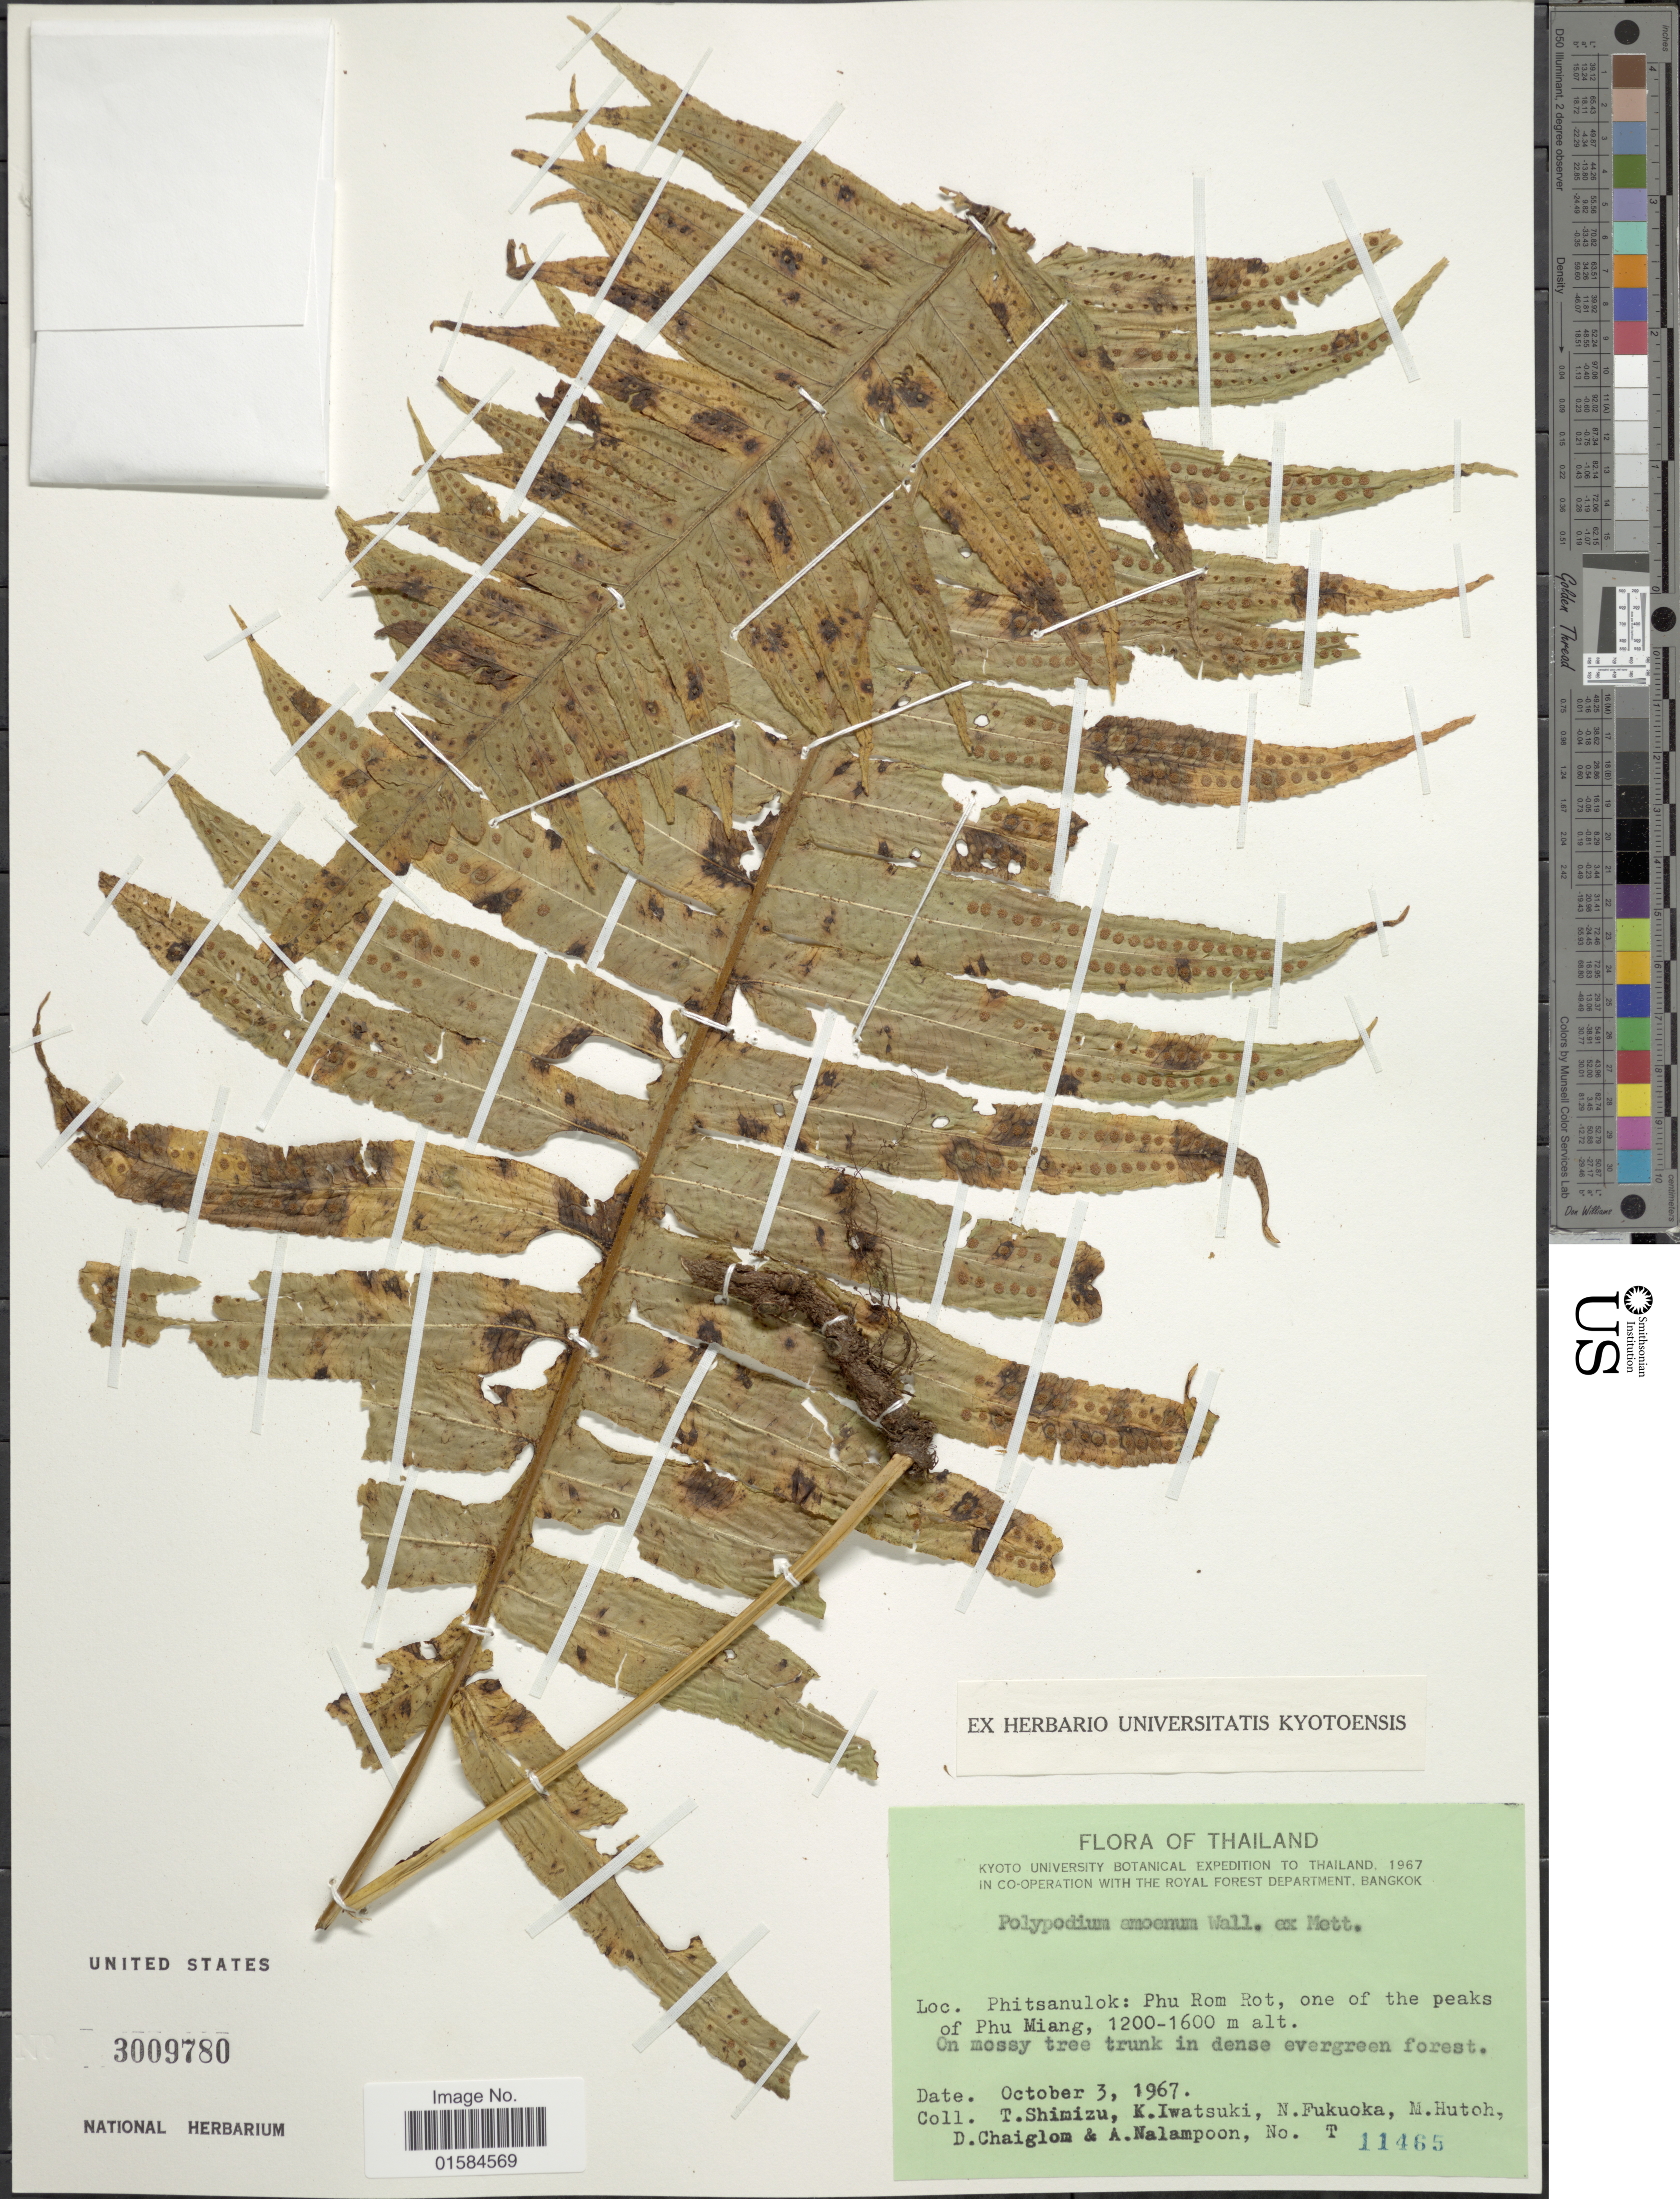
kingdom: Plantae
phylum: Tracheophyta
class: Polypodiopsida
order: Polypodiales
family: Polypodiaceae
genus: Goniophlebium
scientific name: Goniophlebium amoenum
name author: (Wall. ex Mett.) J. Sm.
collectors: T. Shimizu, K. Iwatsuki, N. Fukuoka, M. Hutoh & et al.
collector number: T11465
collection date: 1967-10-03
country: Thailand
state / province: Phitsanulok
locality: Phitsanulok: Phu Rom Rot, one of the peaks of Phu Miang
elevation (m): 1200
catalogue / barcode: US 3009780